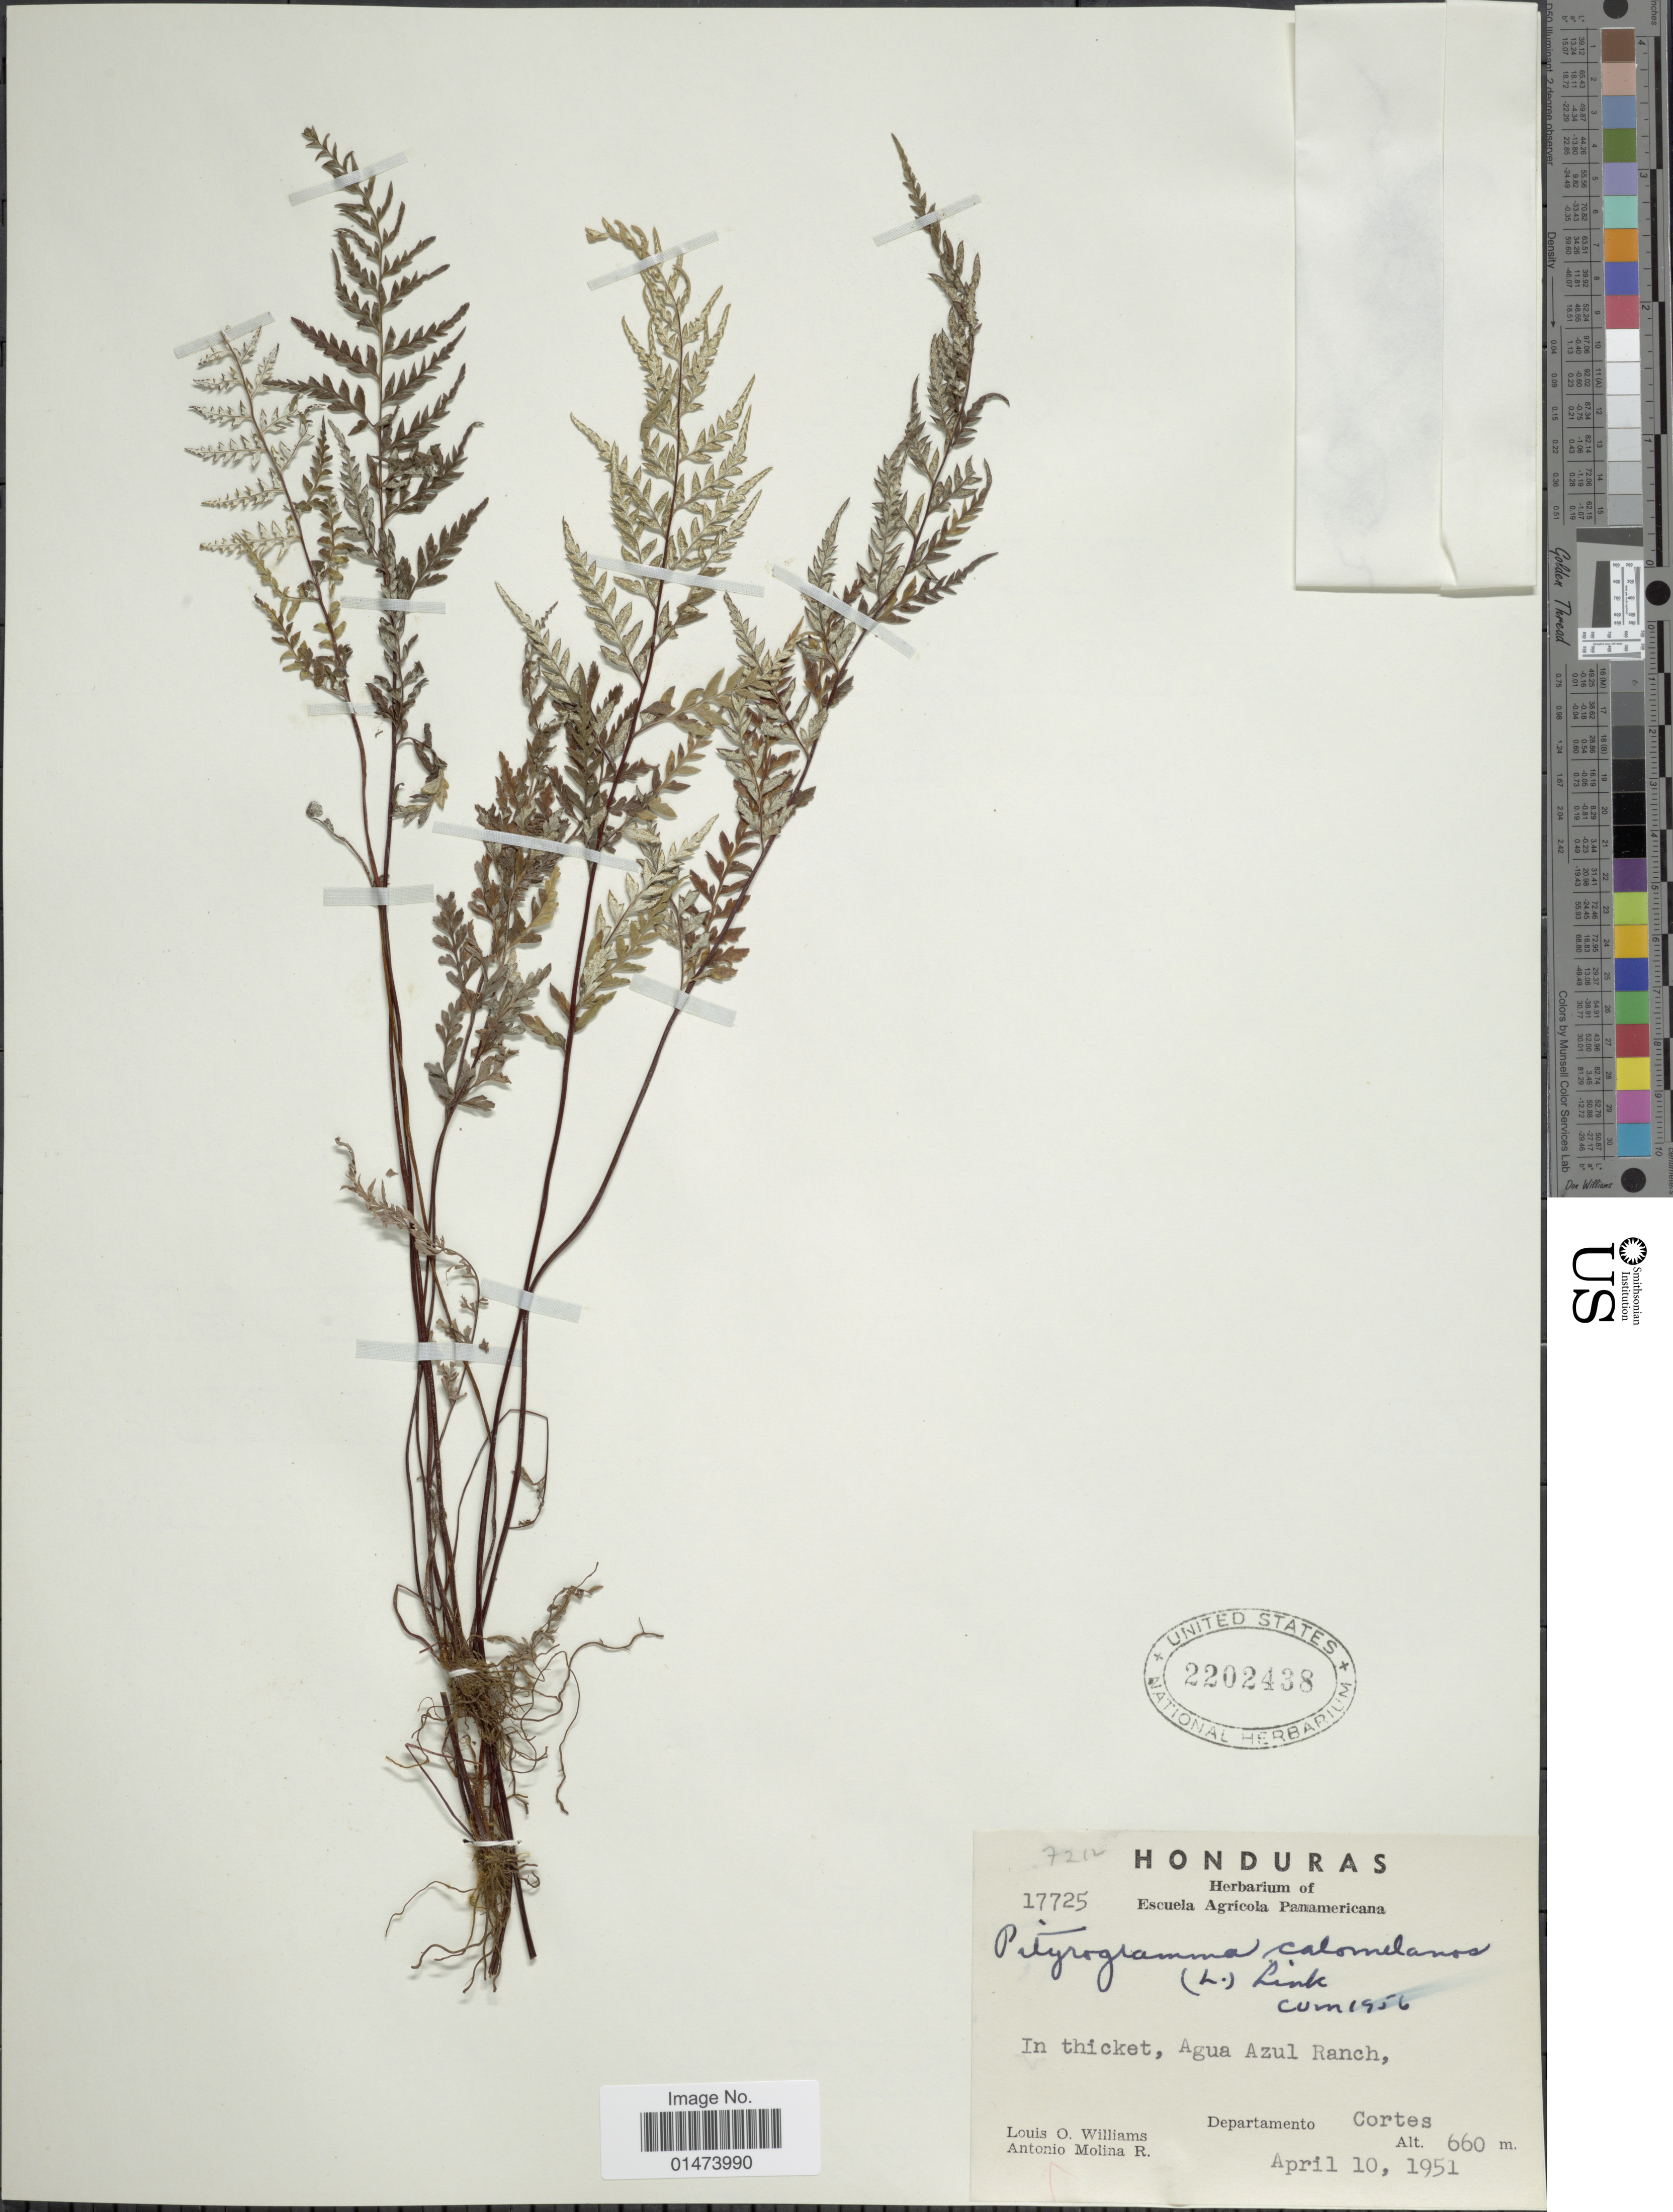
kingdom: Plantae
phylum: Tracheophyta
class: Polypodiopsida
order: Polypodiales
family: Pteridaceae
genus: Pityrogramma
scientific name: Pityrogramma calomelanos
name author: (L.) Link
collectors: L. O. Williams & A. R. Molina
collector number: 17725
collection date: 1951-04-10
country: Honduras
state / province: Cortés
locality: In thicket, Agua azul Ranch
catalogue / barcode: US 2202438